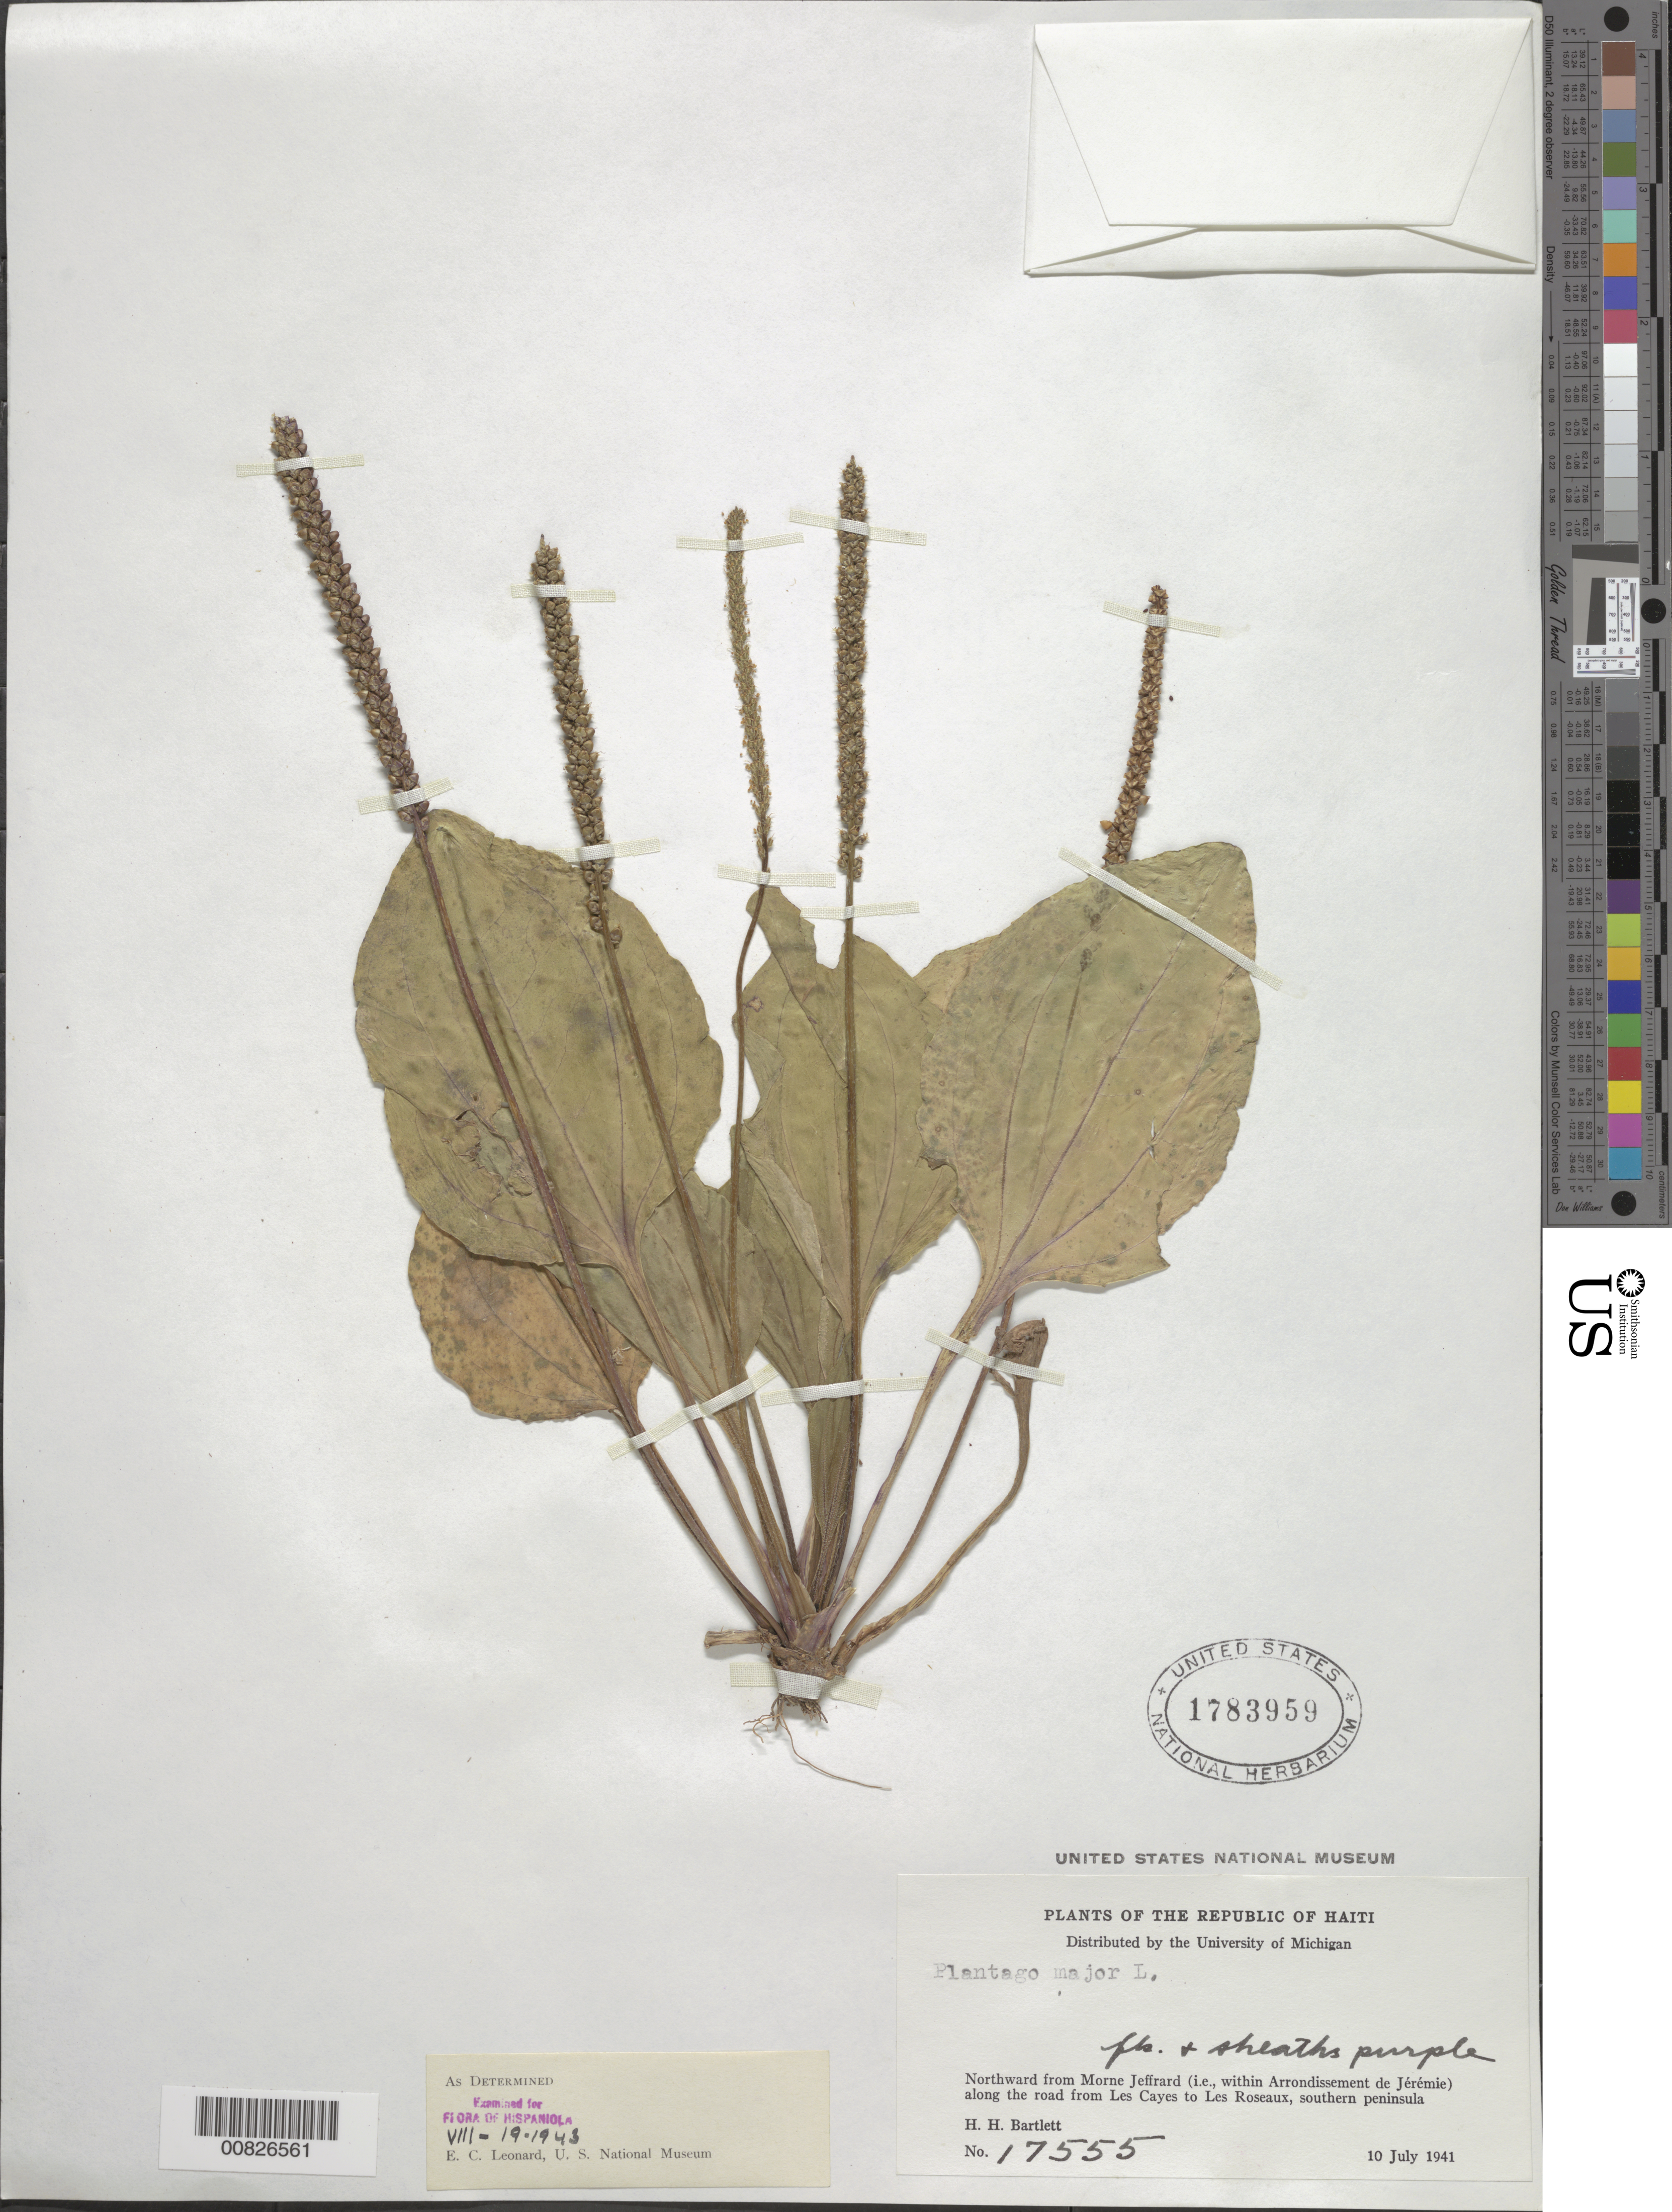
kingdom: Plantae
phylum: Tracheophyta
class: Magnoliopsida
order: Lamiales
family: Plantaginaceae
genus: Plantago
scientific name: Plantago major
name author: L.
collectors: H. H. Bartlett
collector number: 17555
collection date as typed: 10 Jul 1941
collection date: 1941-07-10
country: Haiti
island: Hispaniola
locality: Northward from Morne Jeffrad (within Arrondissement de Jérémie) along the road from Les Cayes to Les Roseaux, southern peninsula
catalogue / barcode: US 1783959